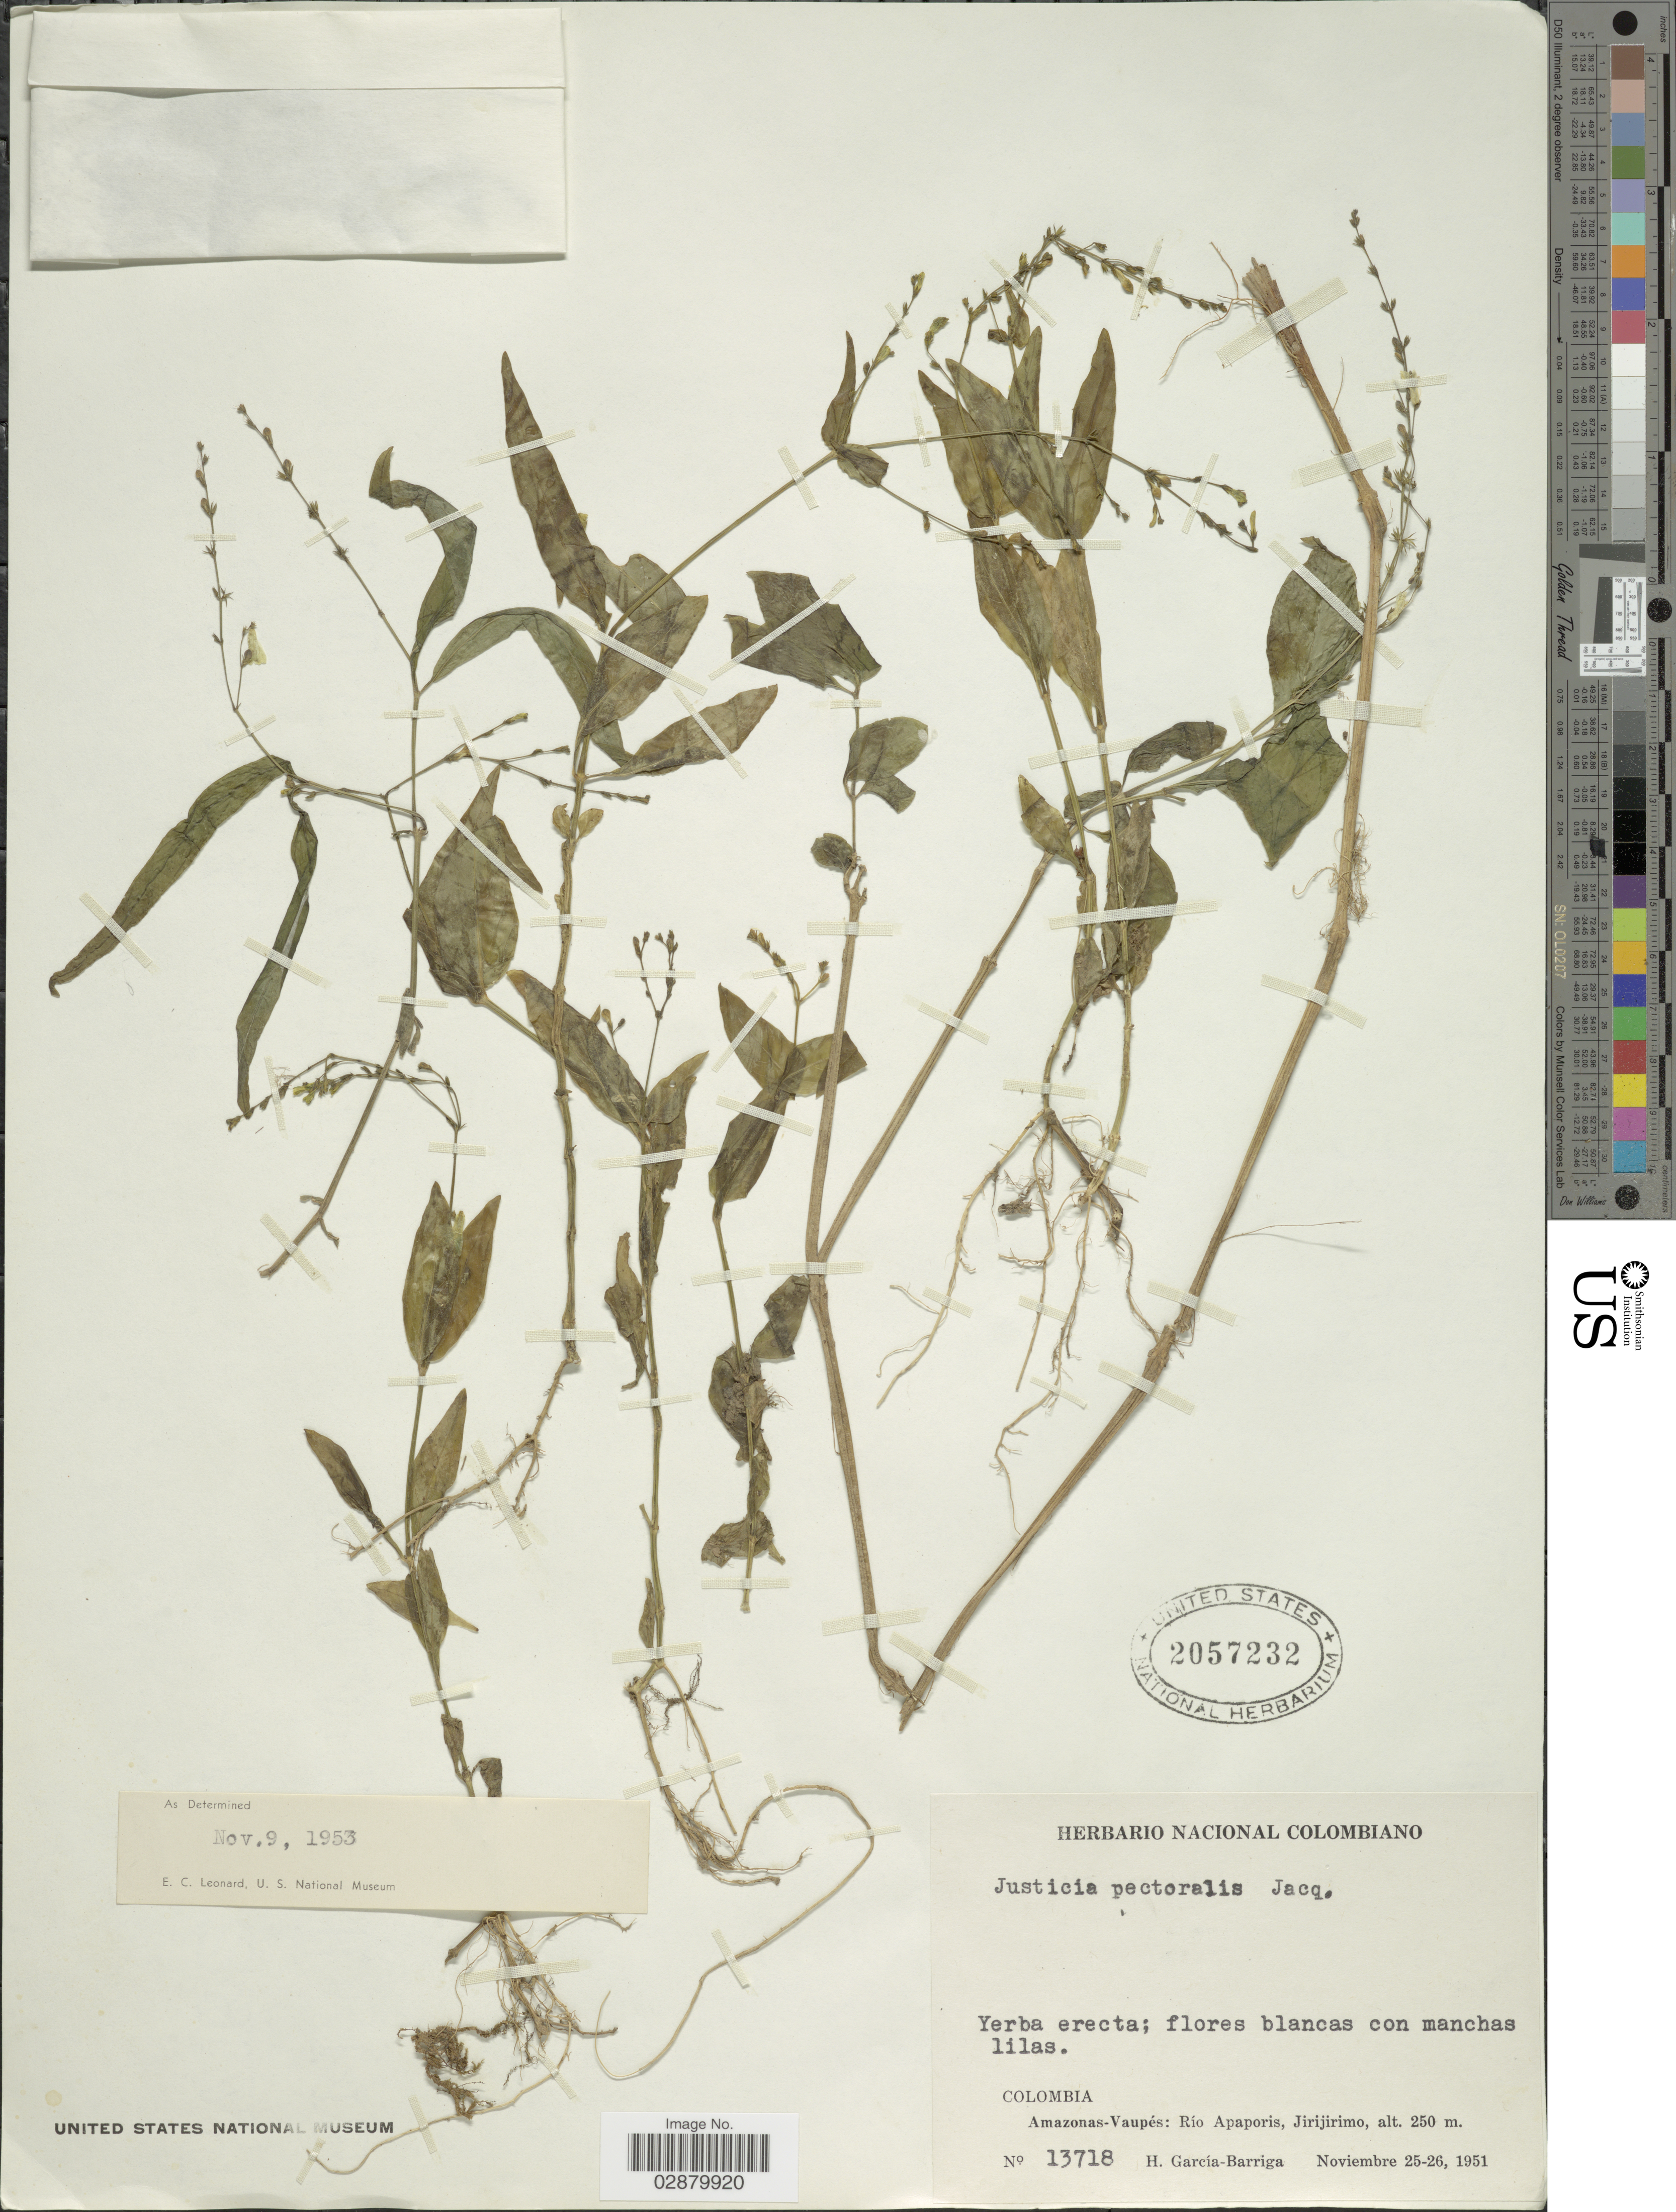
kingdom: Plantae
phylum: Tracheophyta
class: Magnoliopsida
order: Lamiales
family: Acanthaceae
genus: Justicia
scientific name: Justicia pectoralis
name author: Jacq.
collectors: H. García Barriga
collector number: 13718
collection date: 1951-11-25/1951-11-26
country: Colombia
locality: Amazonas-Vaupés: Río Apaporis, Jirijirimo.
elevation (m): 250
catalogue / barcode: US 2057232